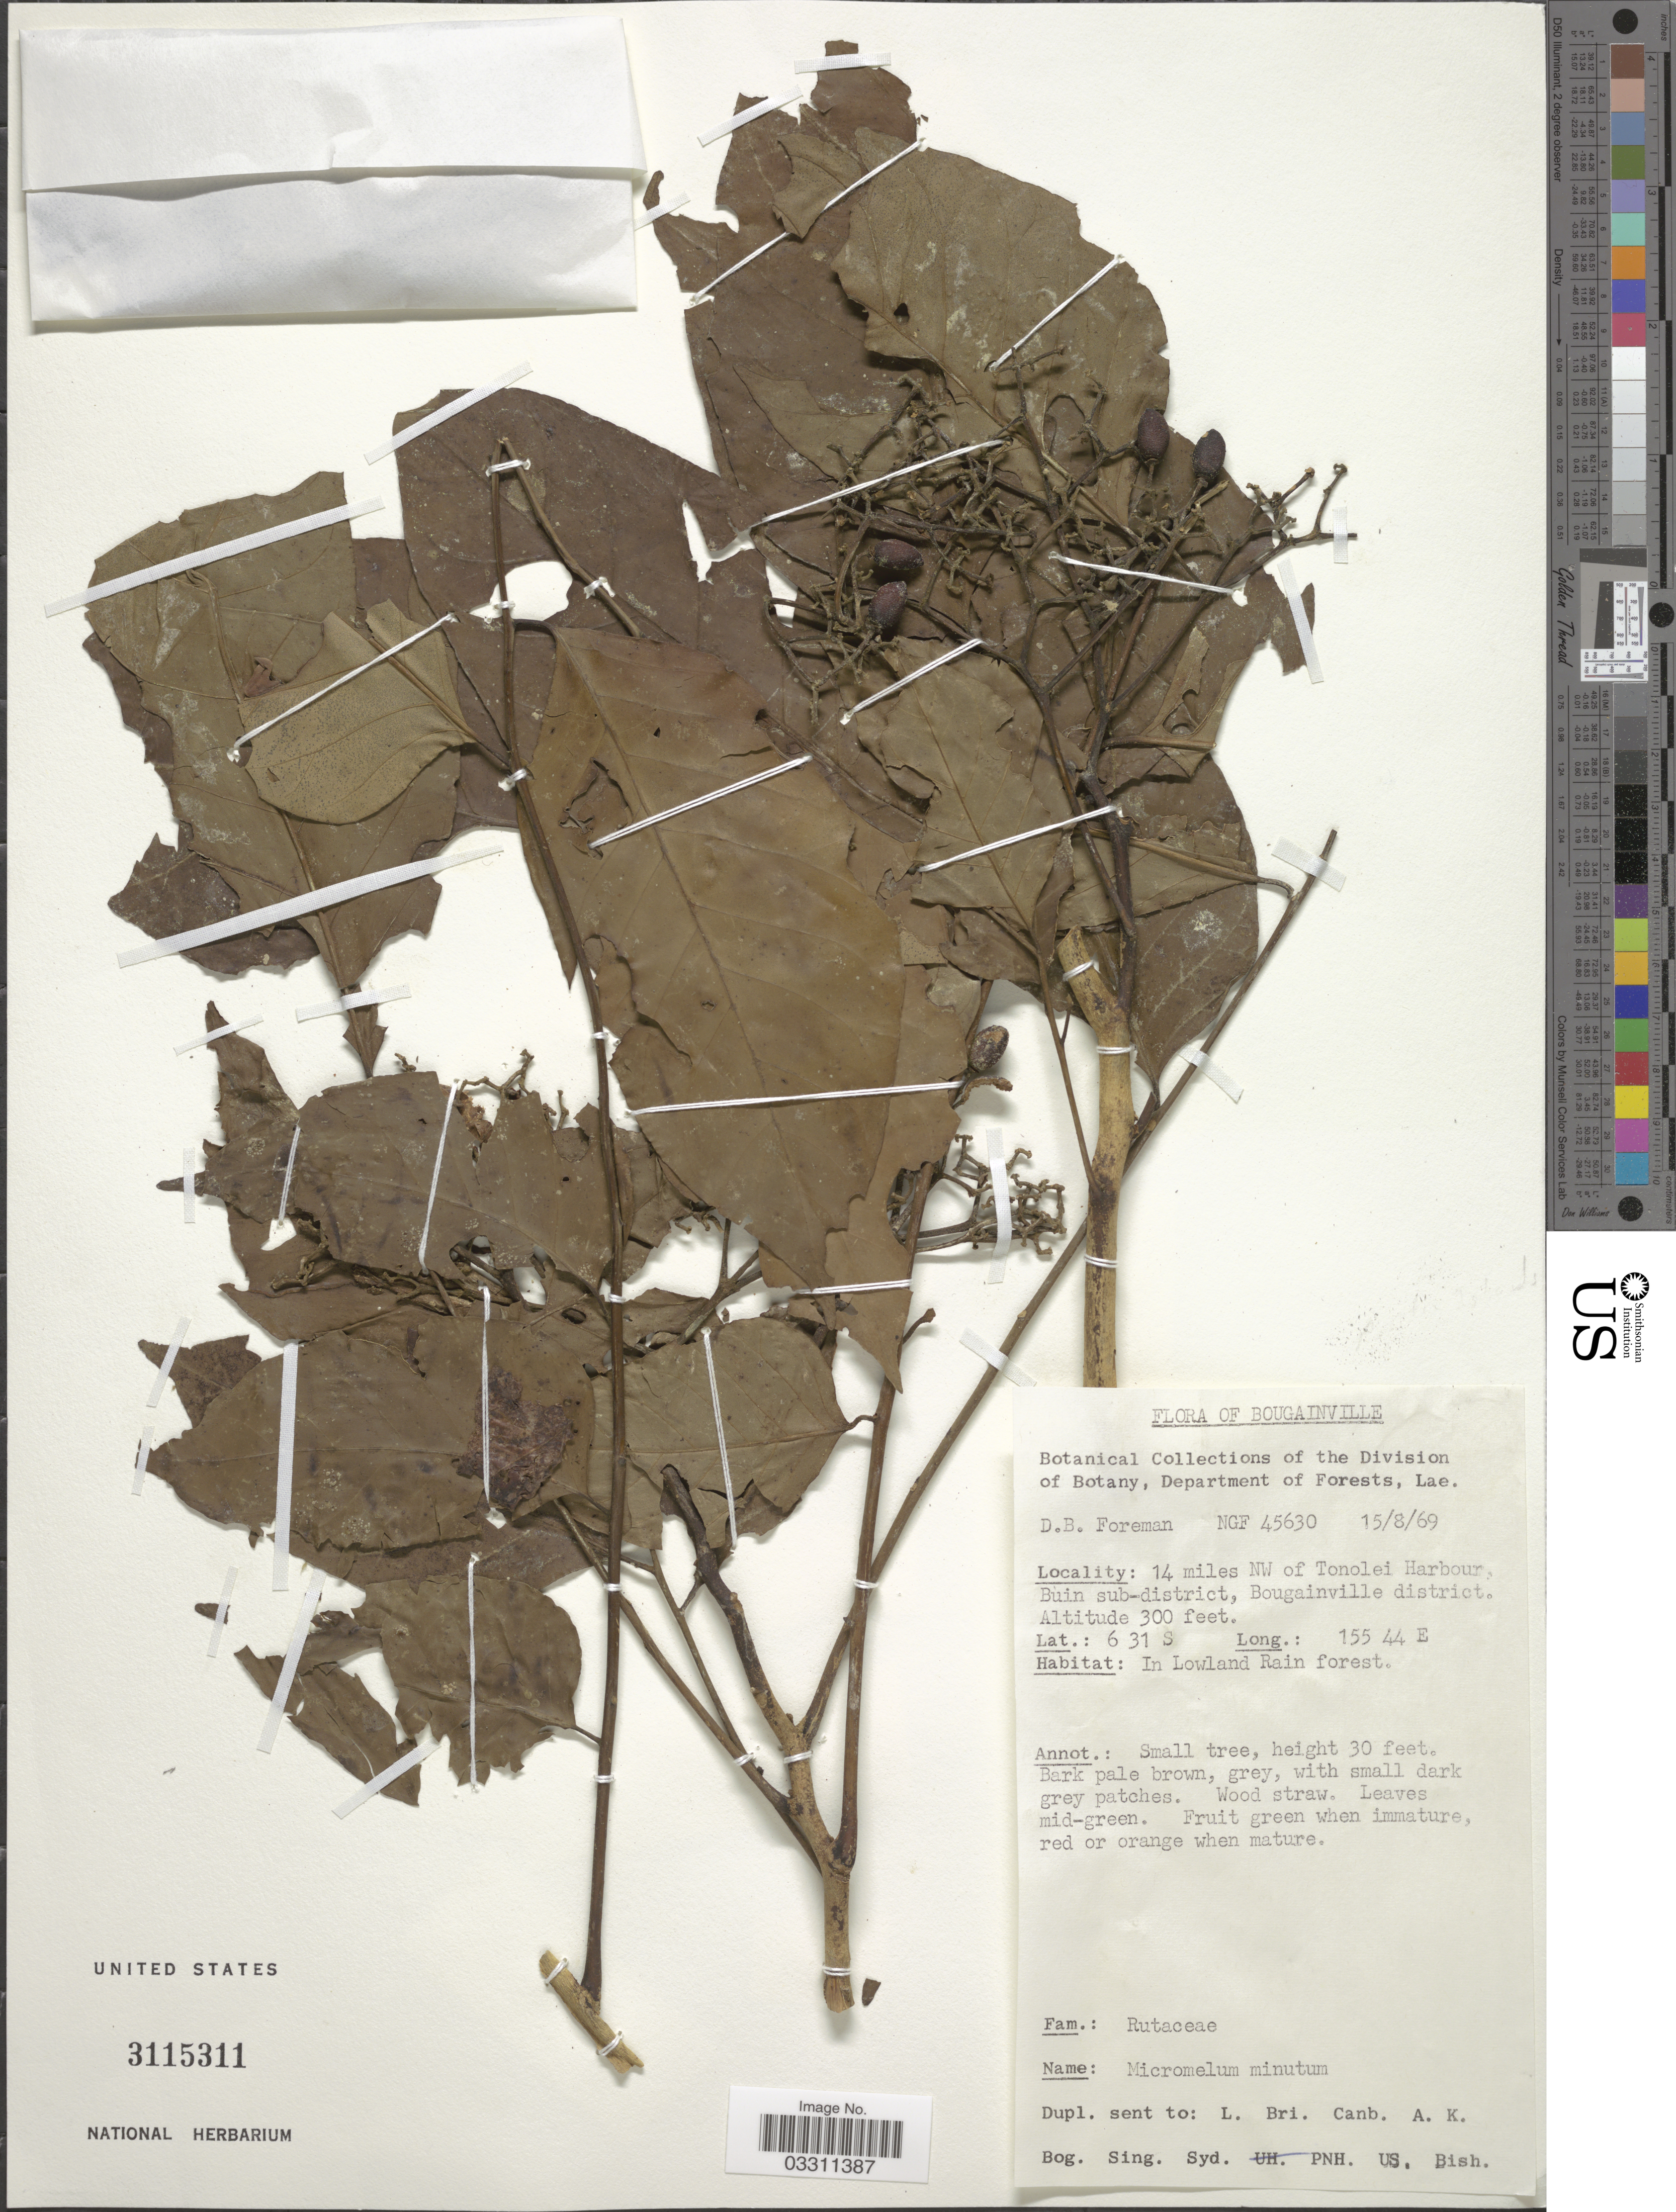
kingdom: Plantae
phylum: Tracheophyta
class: Magnoliopsida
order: Sapindales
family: Rutaceae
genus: Micromelum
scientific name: Micromelum minutum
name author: (G. Forst.) Wight & Arn.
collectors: D. Forman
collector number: NGF 45630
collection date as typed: Transcribed d/m/y: 15/8/69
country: Papua New Guinea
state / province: Bougainville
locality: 14 miles NW of Tonolei Harbour, Buin sub-district, Bougainville district.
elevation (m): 91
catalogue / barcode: US 3115311